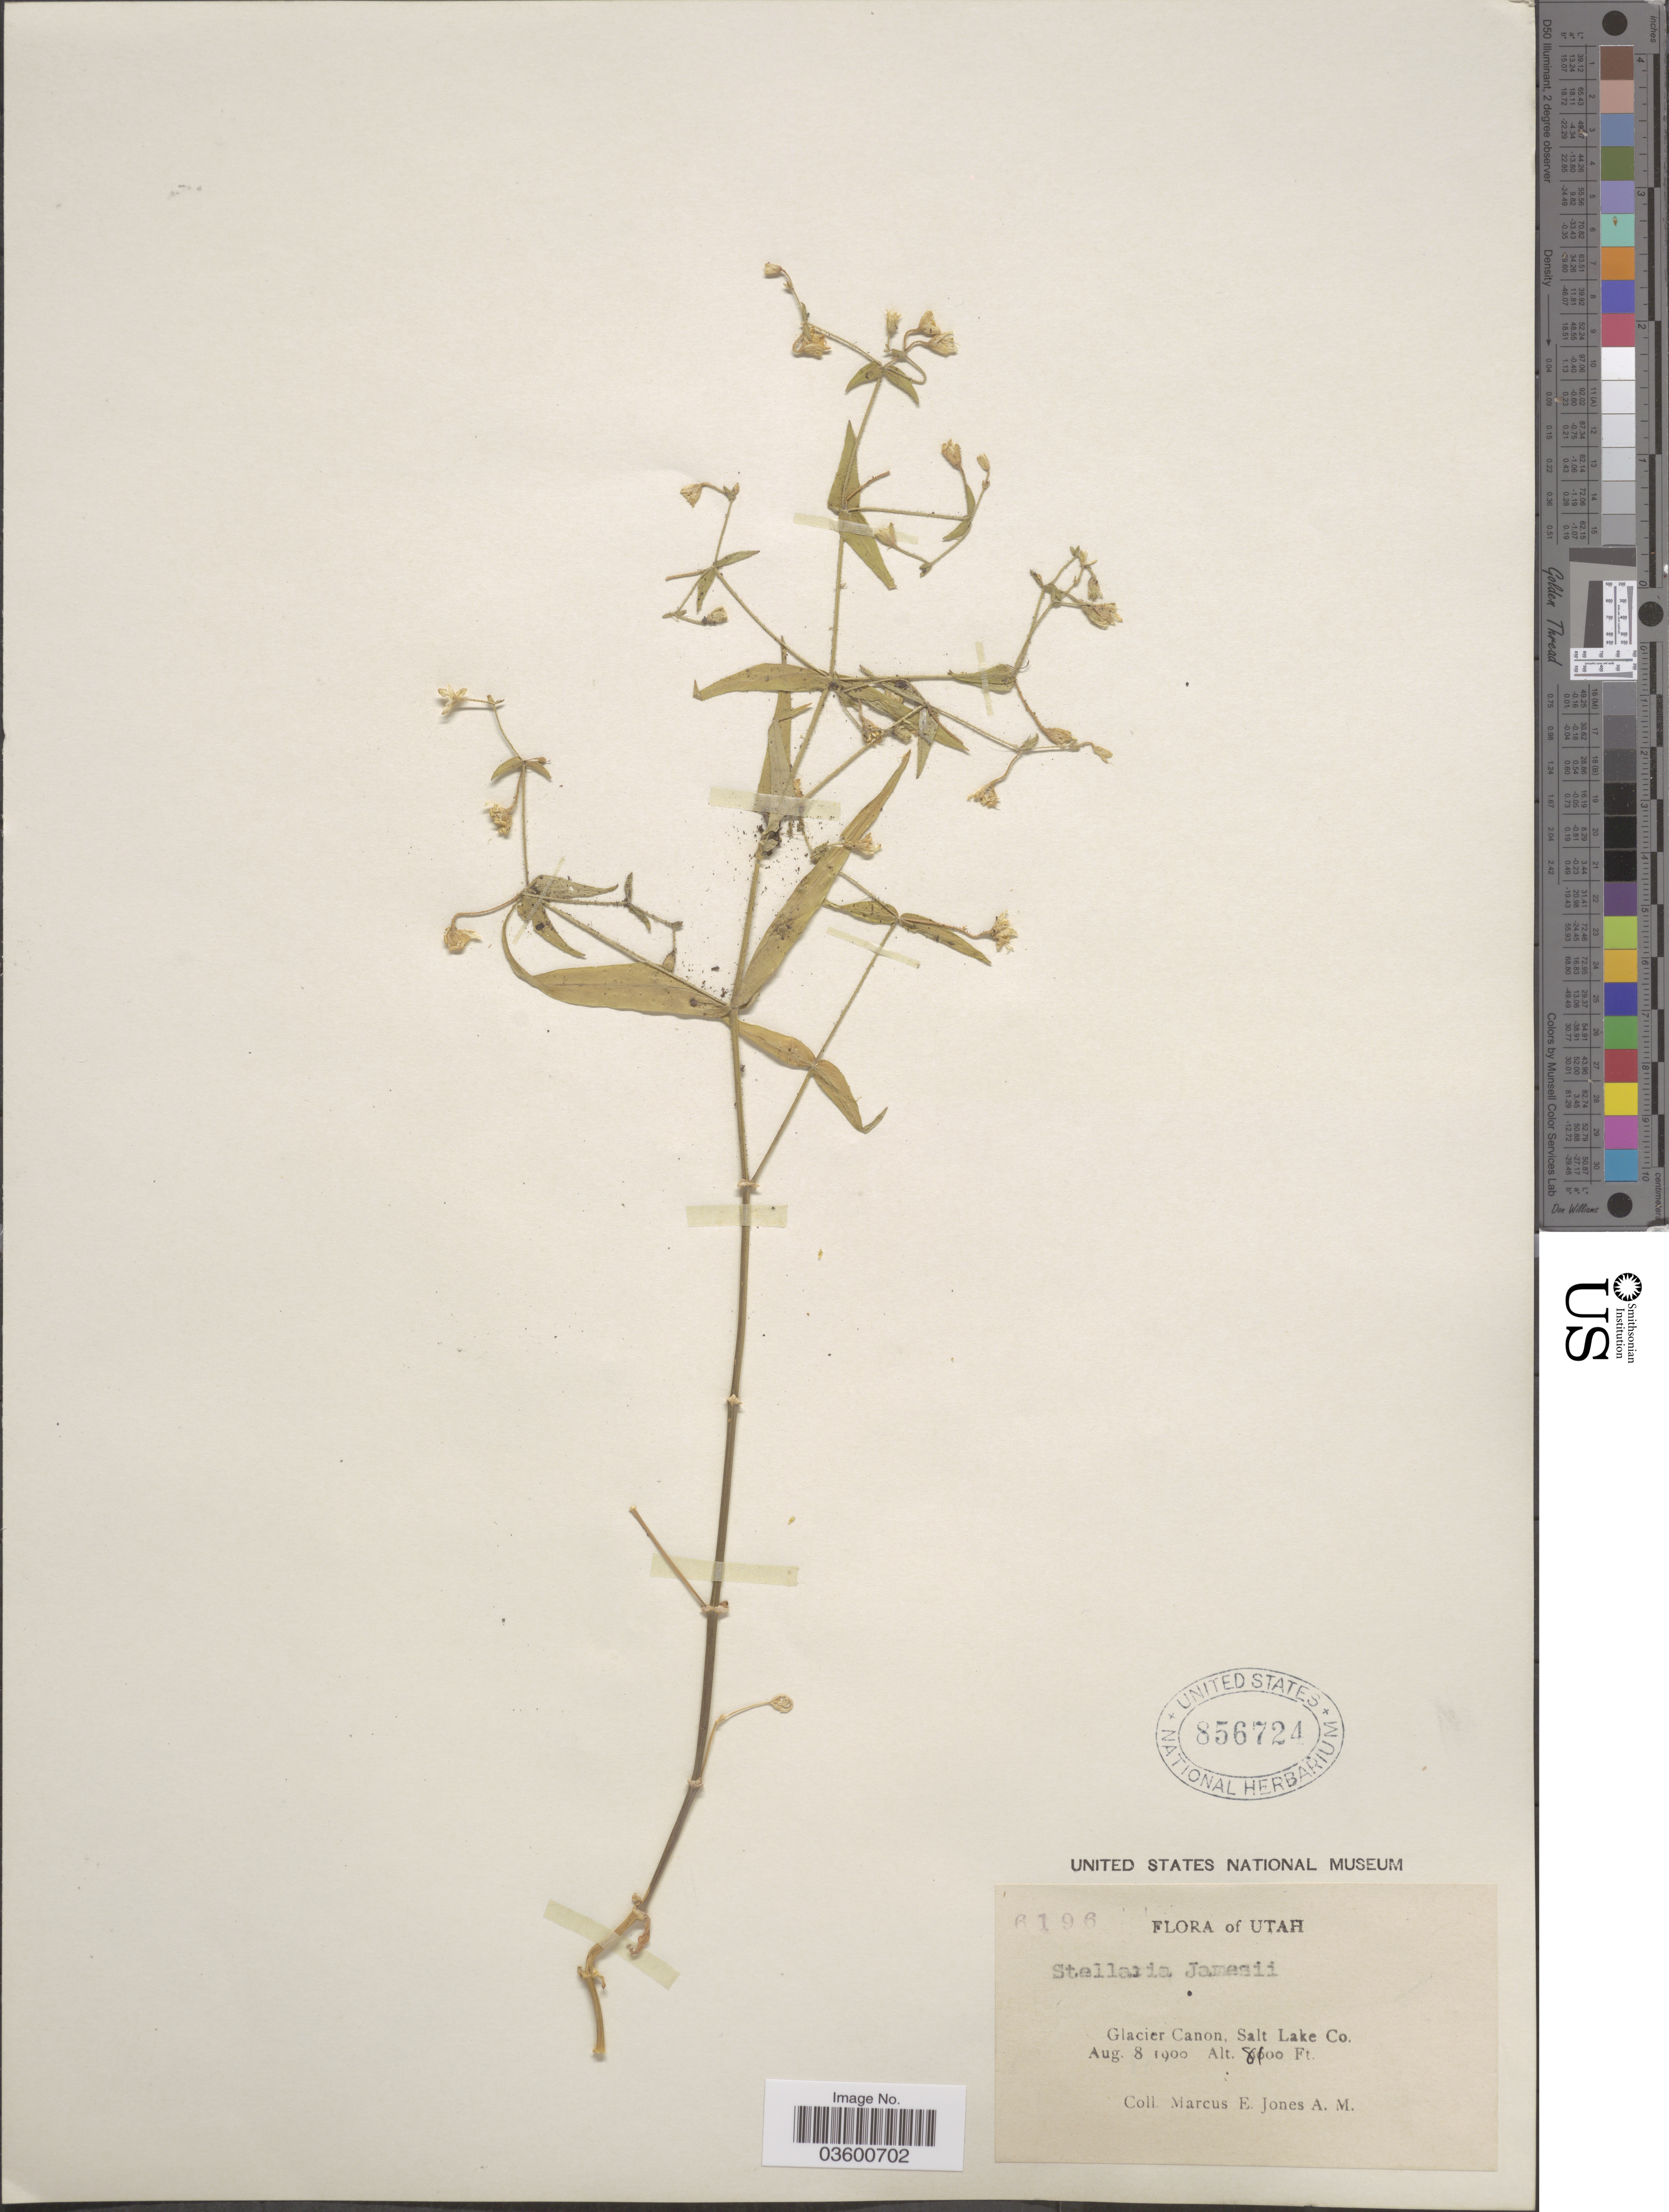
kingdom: Plantae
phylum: Tracheophyta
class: Magnoliopsida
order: Caryophyllales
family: Caryophyllaceae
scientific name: Torreyostellaria jamesiana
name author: (Torr.) Gang Yao et al.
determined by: Strong, M. T., (US), Smithsonian Institution - National Museum of Natural History (UNITED STATES)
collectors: M. E. Jones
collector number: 6196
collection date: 1900-08-08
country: United States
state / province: Utah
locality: Glacier Canon, Salt Lake Co.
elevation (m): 2469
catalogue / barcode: US 856724